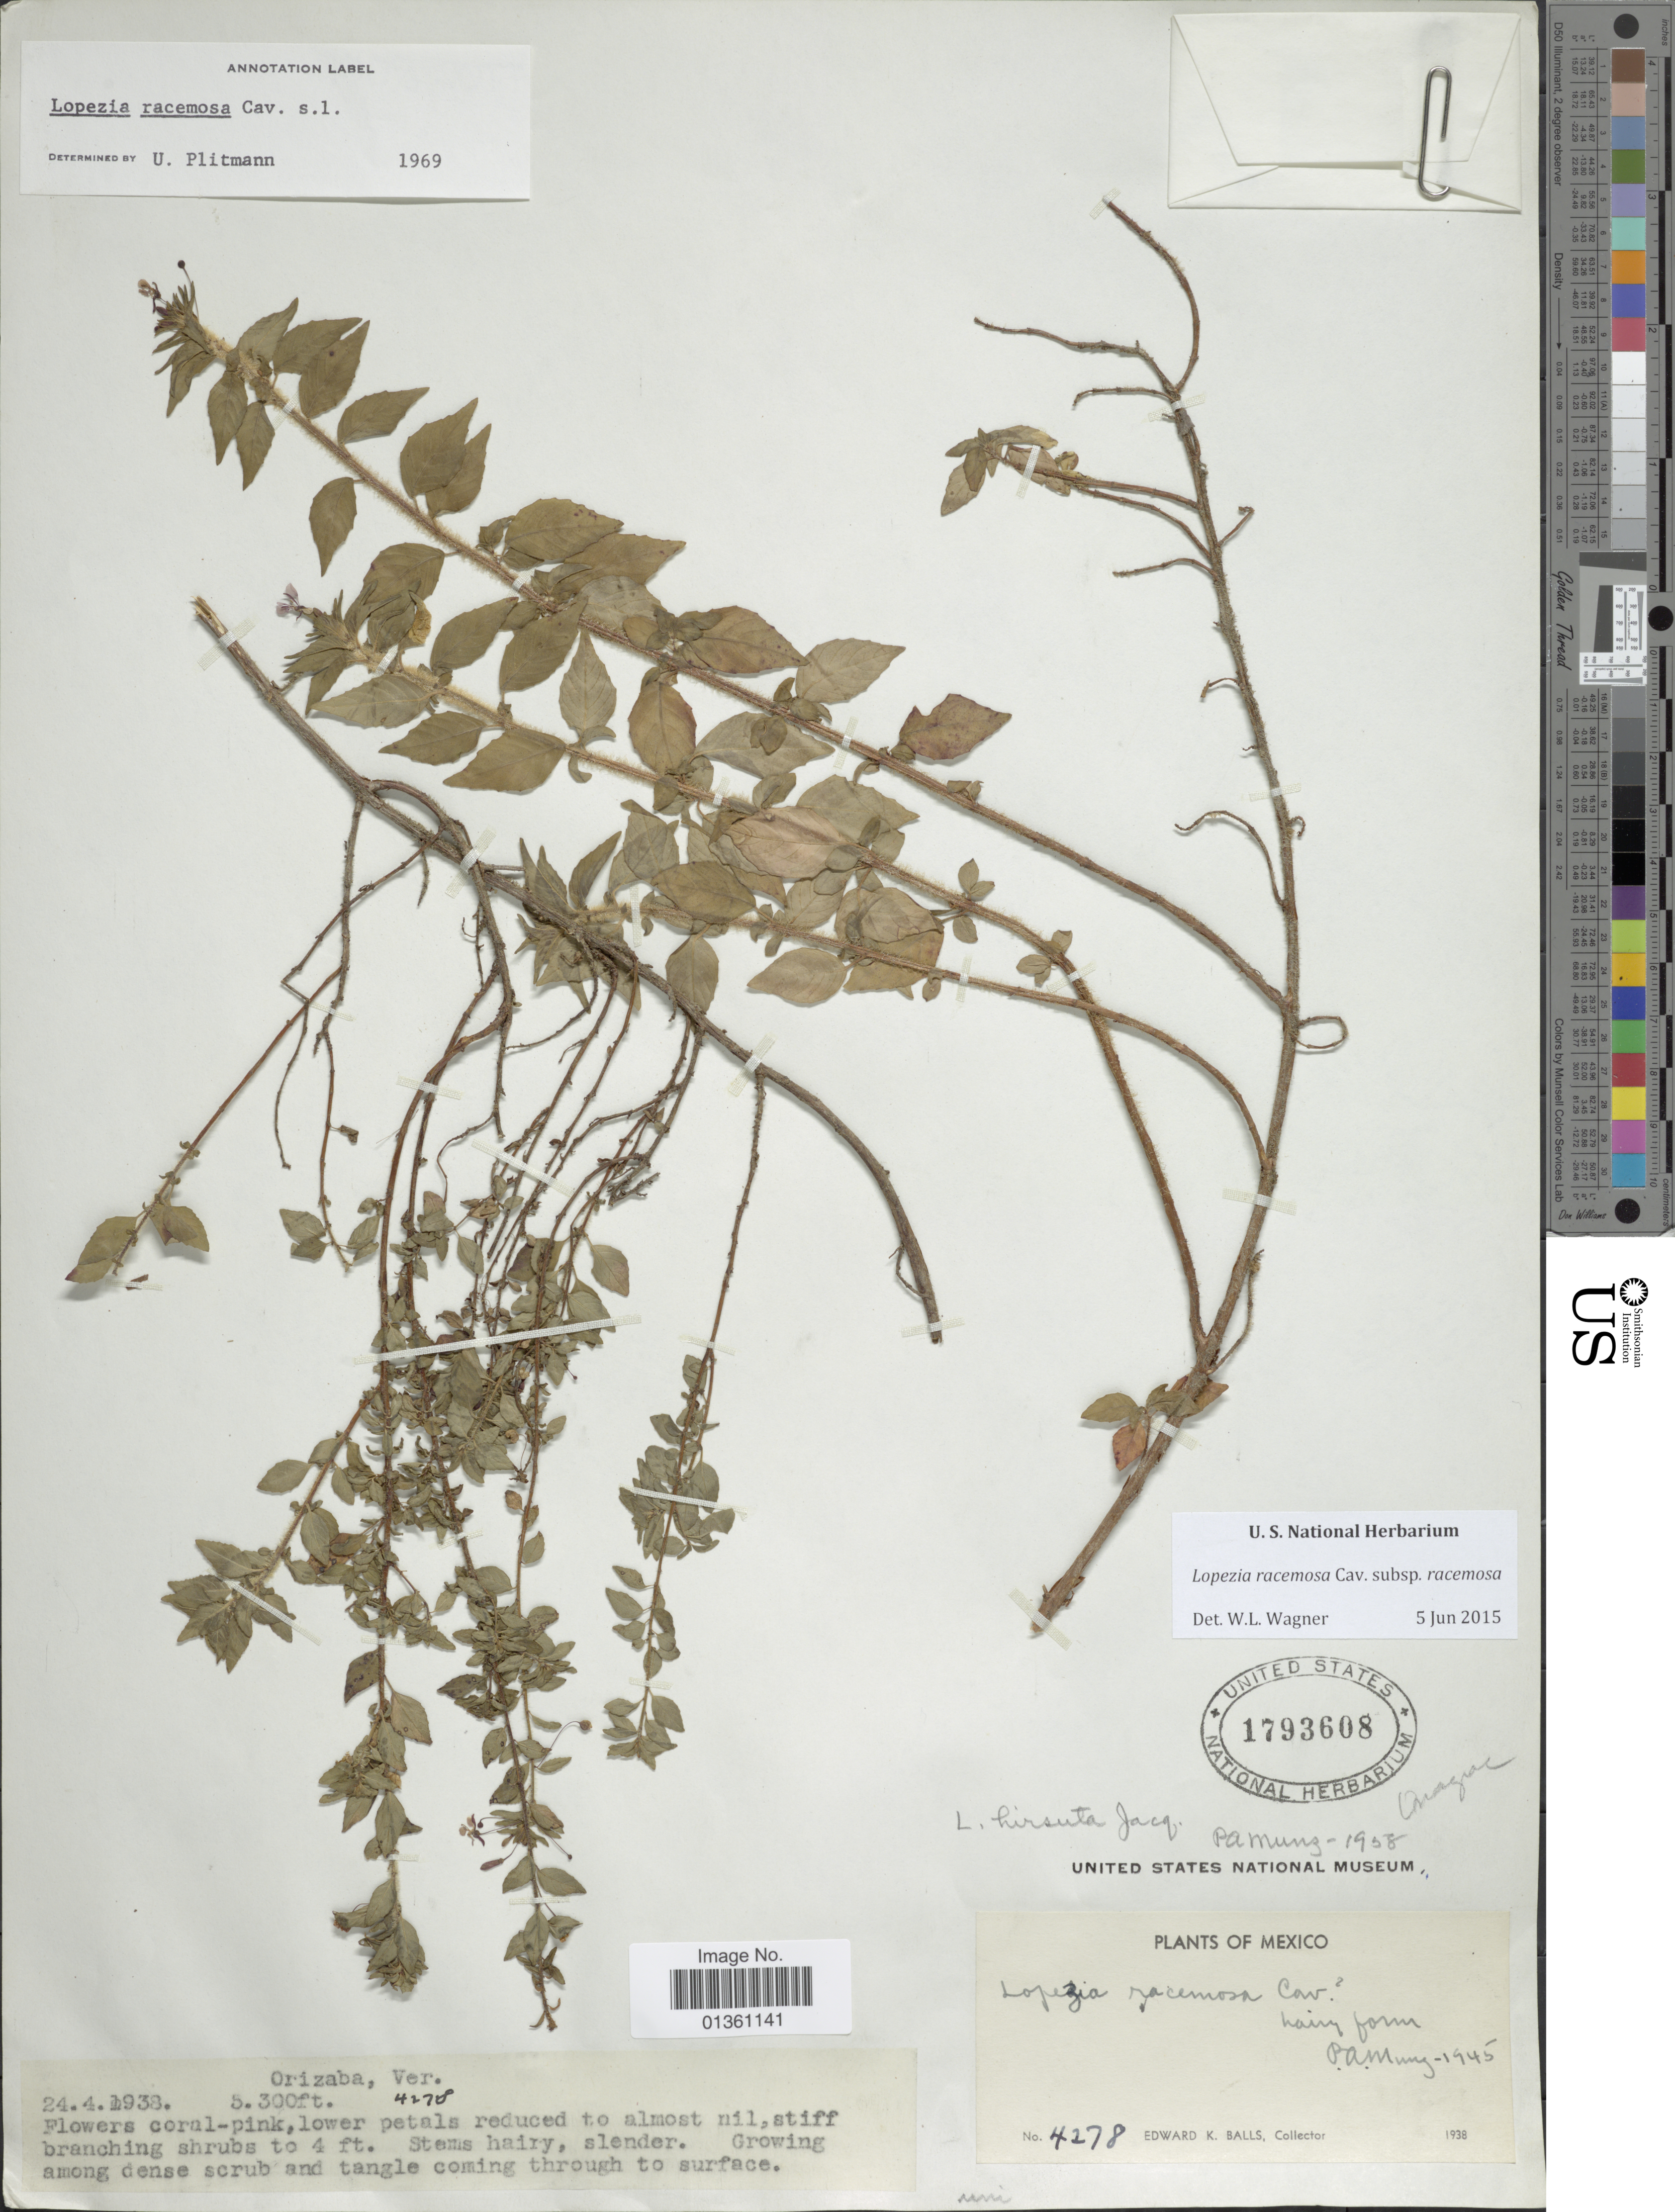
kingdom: Plantae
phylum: Tracheophyta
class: Magnoliopsida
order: Myrtales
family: Onagraceae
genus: Lopezia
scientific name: Lopezia racemosa subsp. racemosa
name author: Cav.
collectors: E. K. Balls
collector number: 4278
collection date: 1938-04-24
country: Mexico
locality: Orizaba, Ver.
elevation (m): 1615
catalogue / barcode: US 1793608